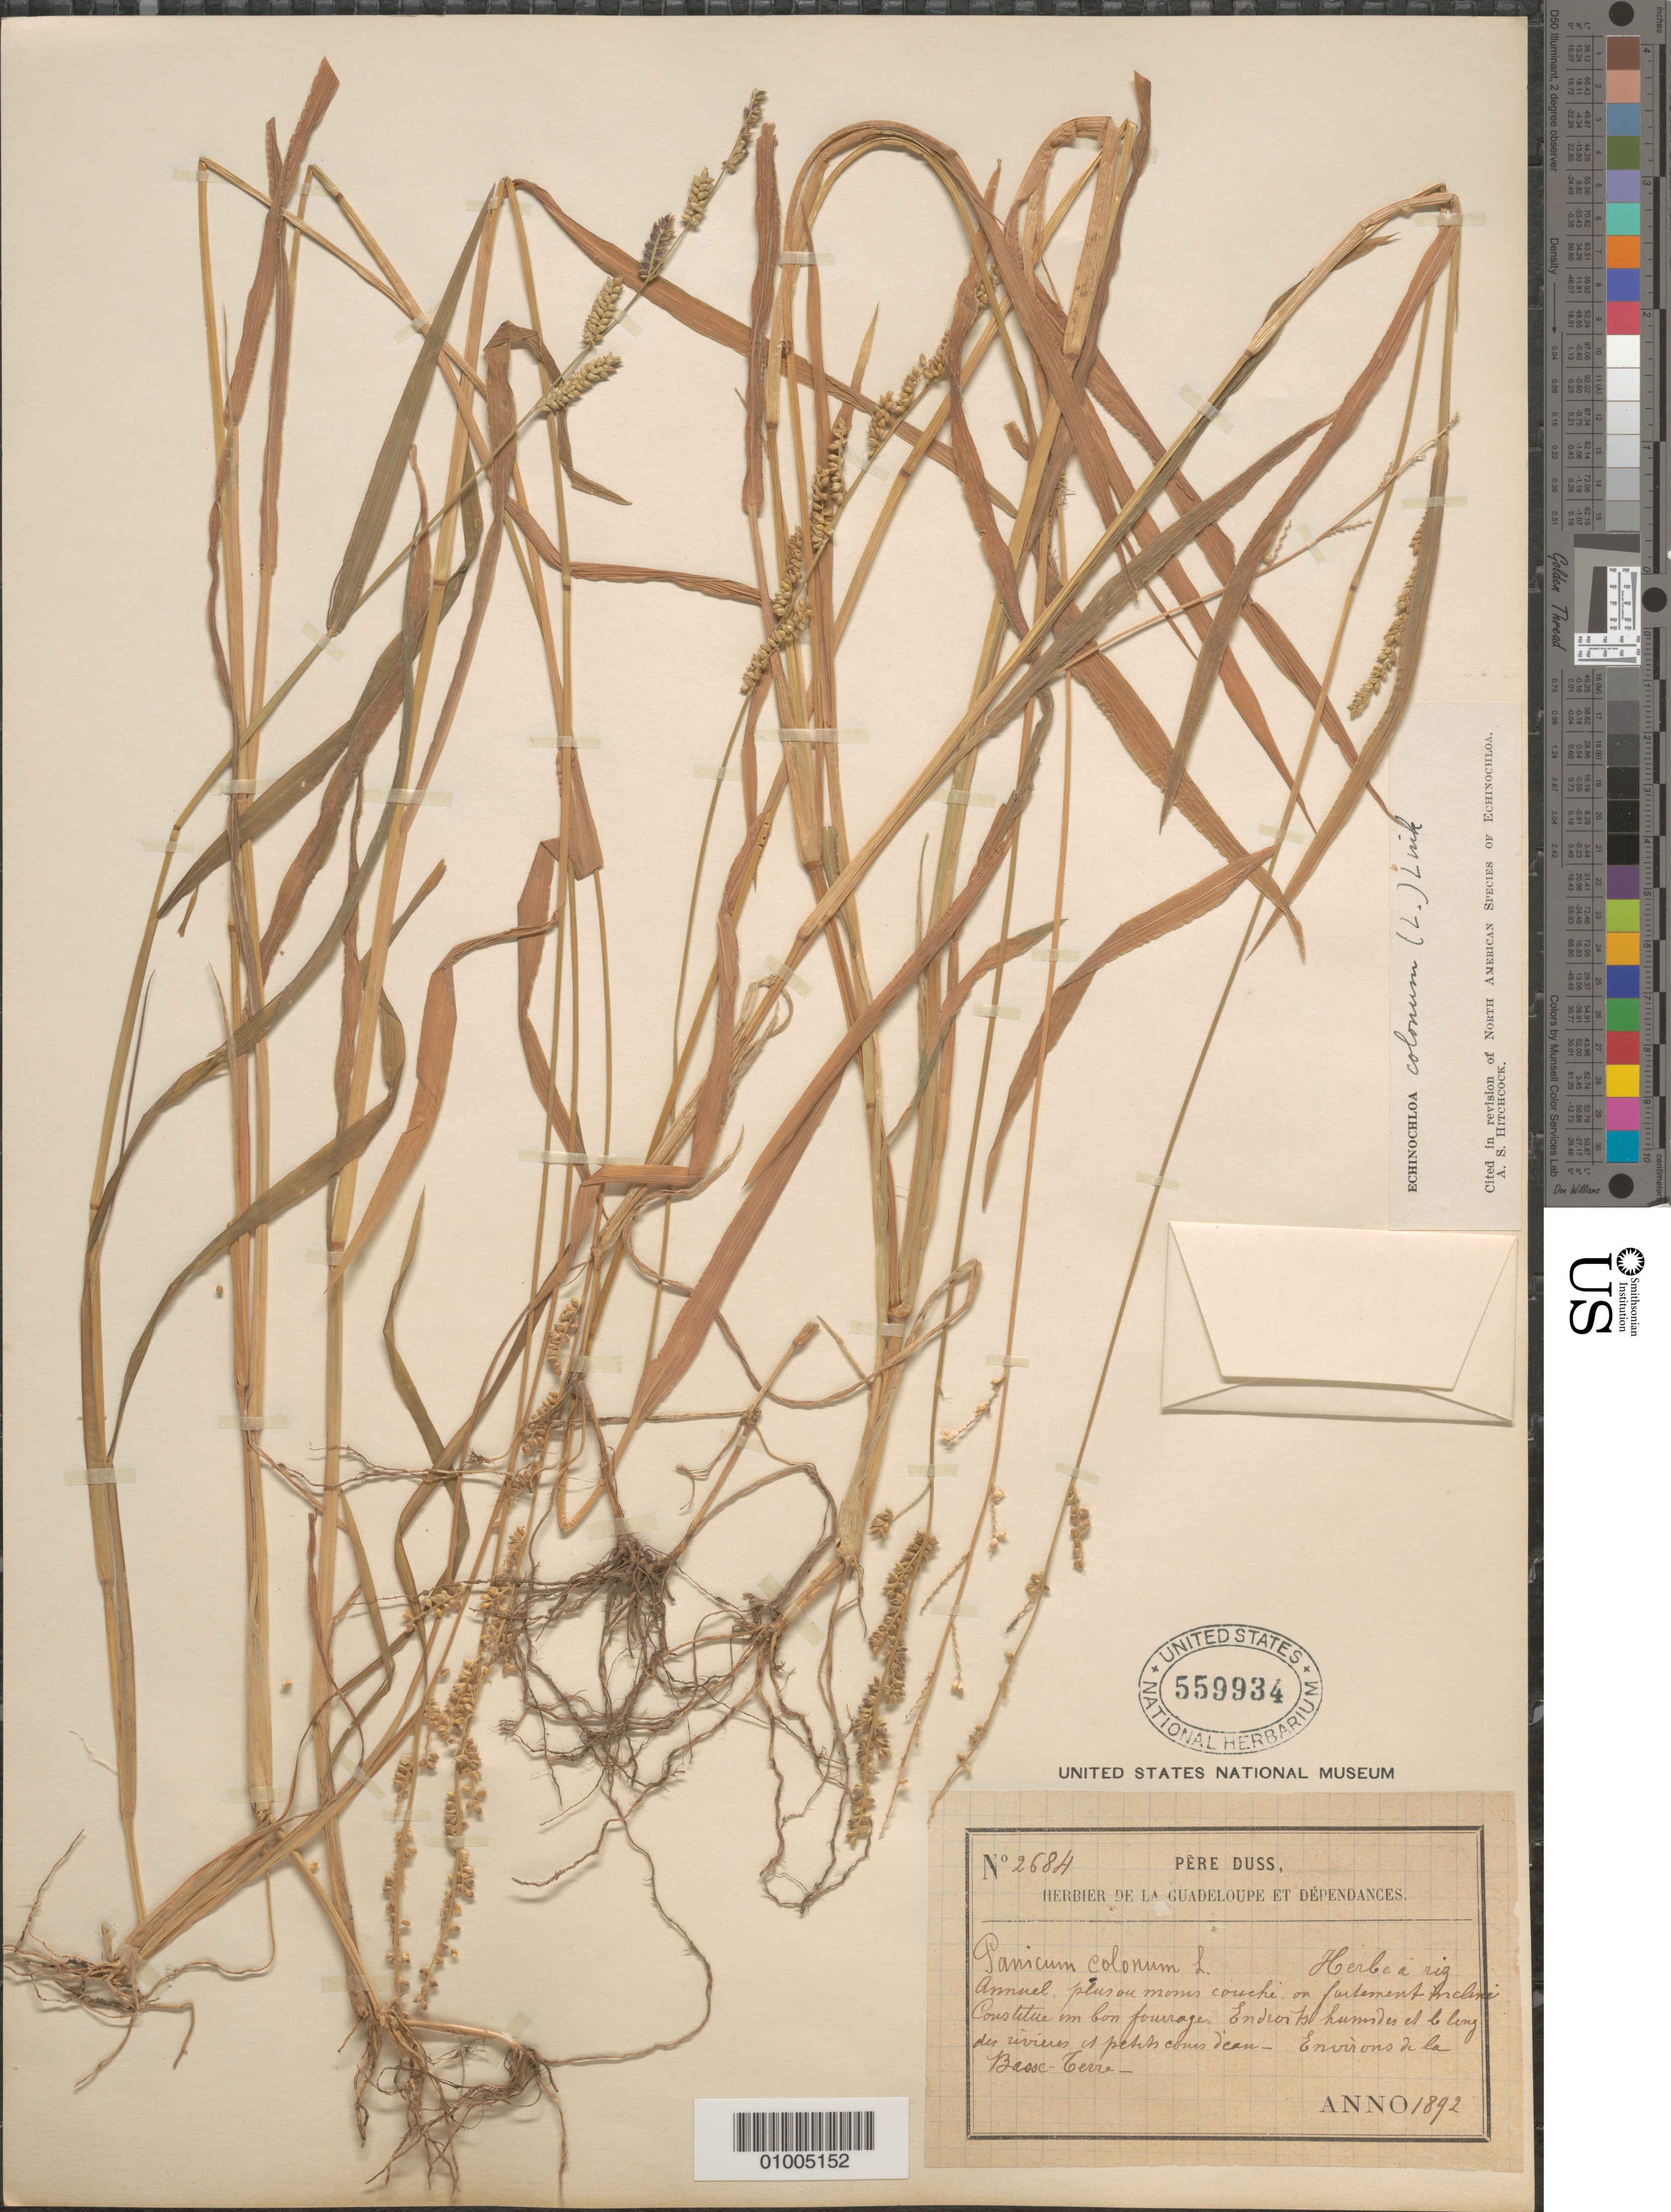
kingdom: Plantae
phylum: Tracheophyta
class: Liliopsida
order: Poales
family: Poaceae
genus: Echinochloa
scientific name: Echinochloa colona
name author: (L.) Link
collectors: Père Duss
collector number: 2684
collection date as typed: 1892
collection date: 1892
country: Guadeloupe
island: Basse Terre [Guadeloupe]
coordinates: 0 N, 0 E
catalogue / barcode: US 559934